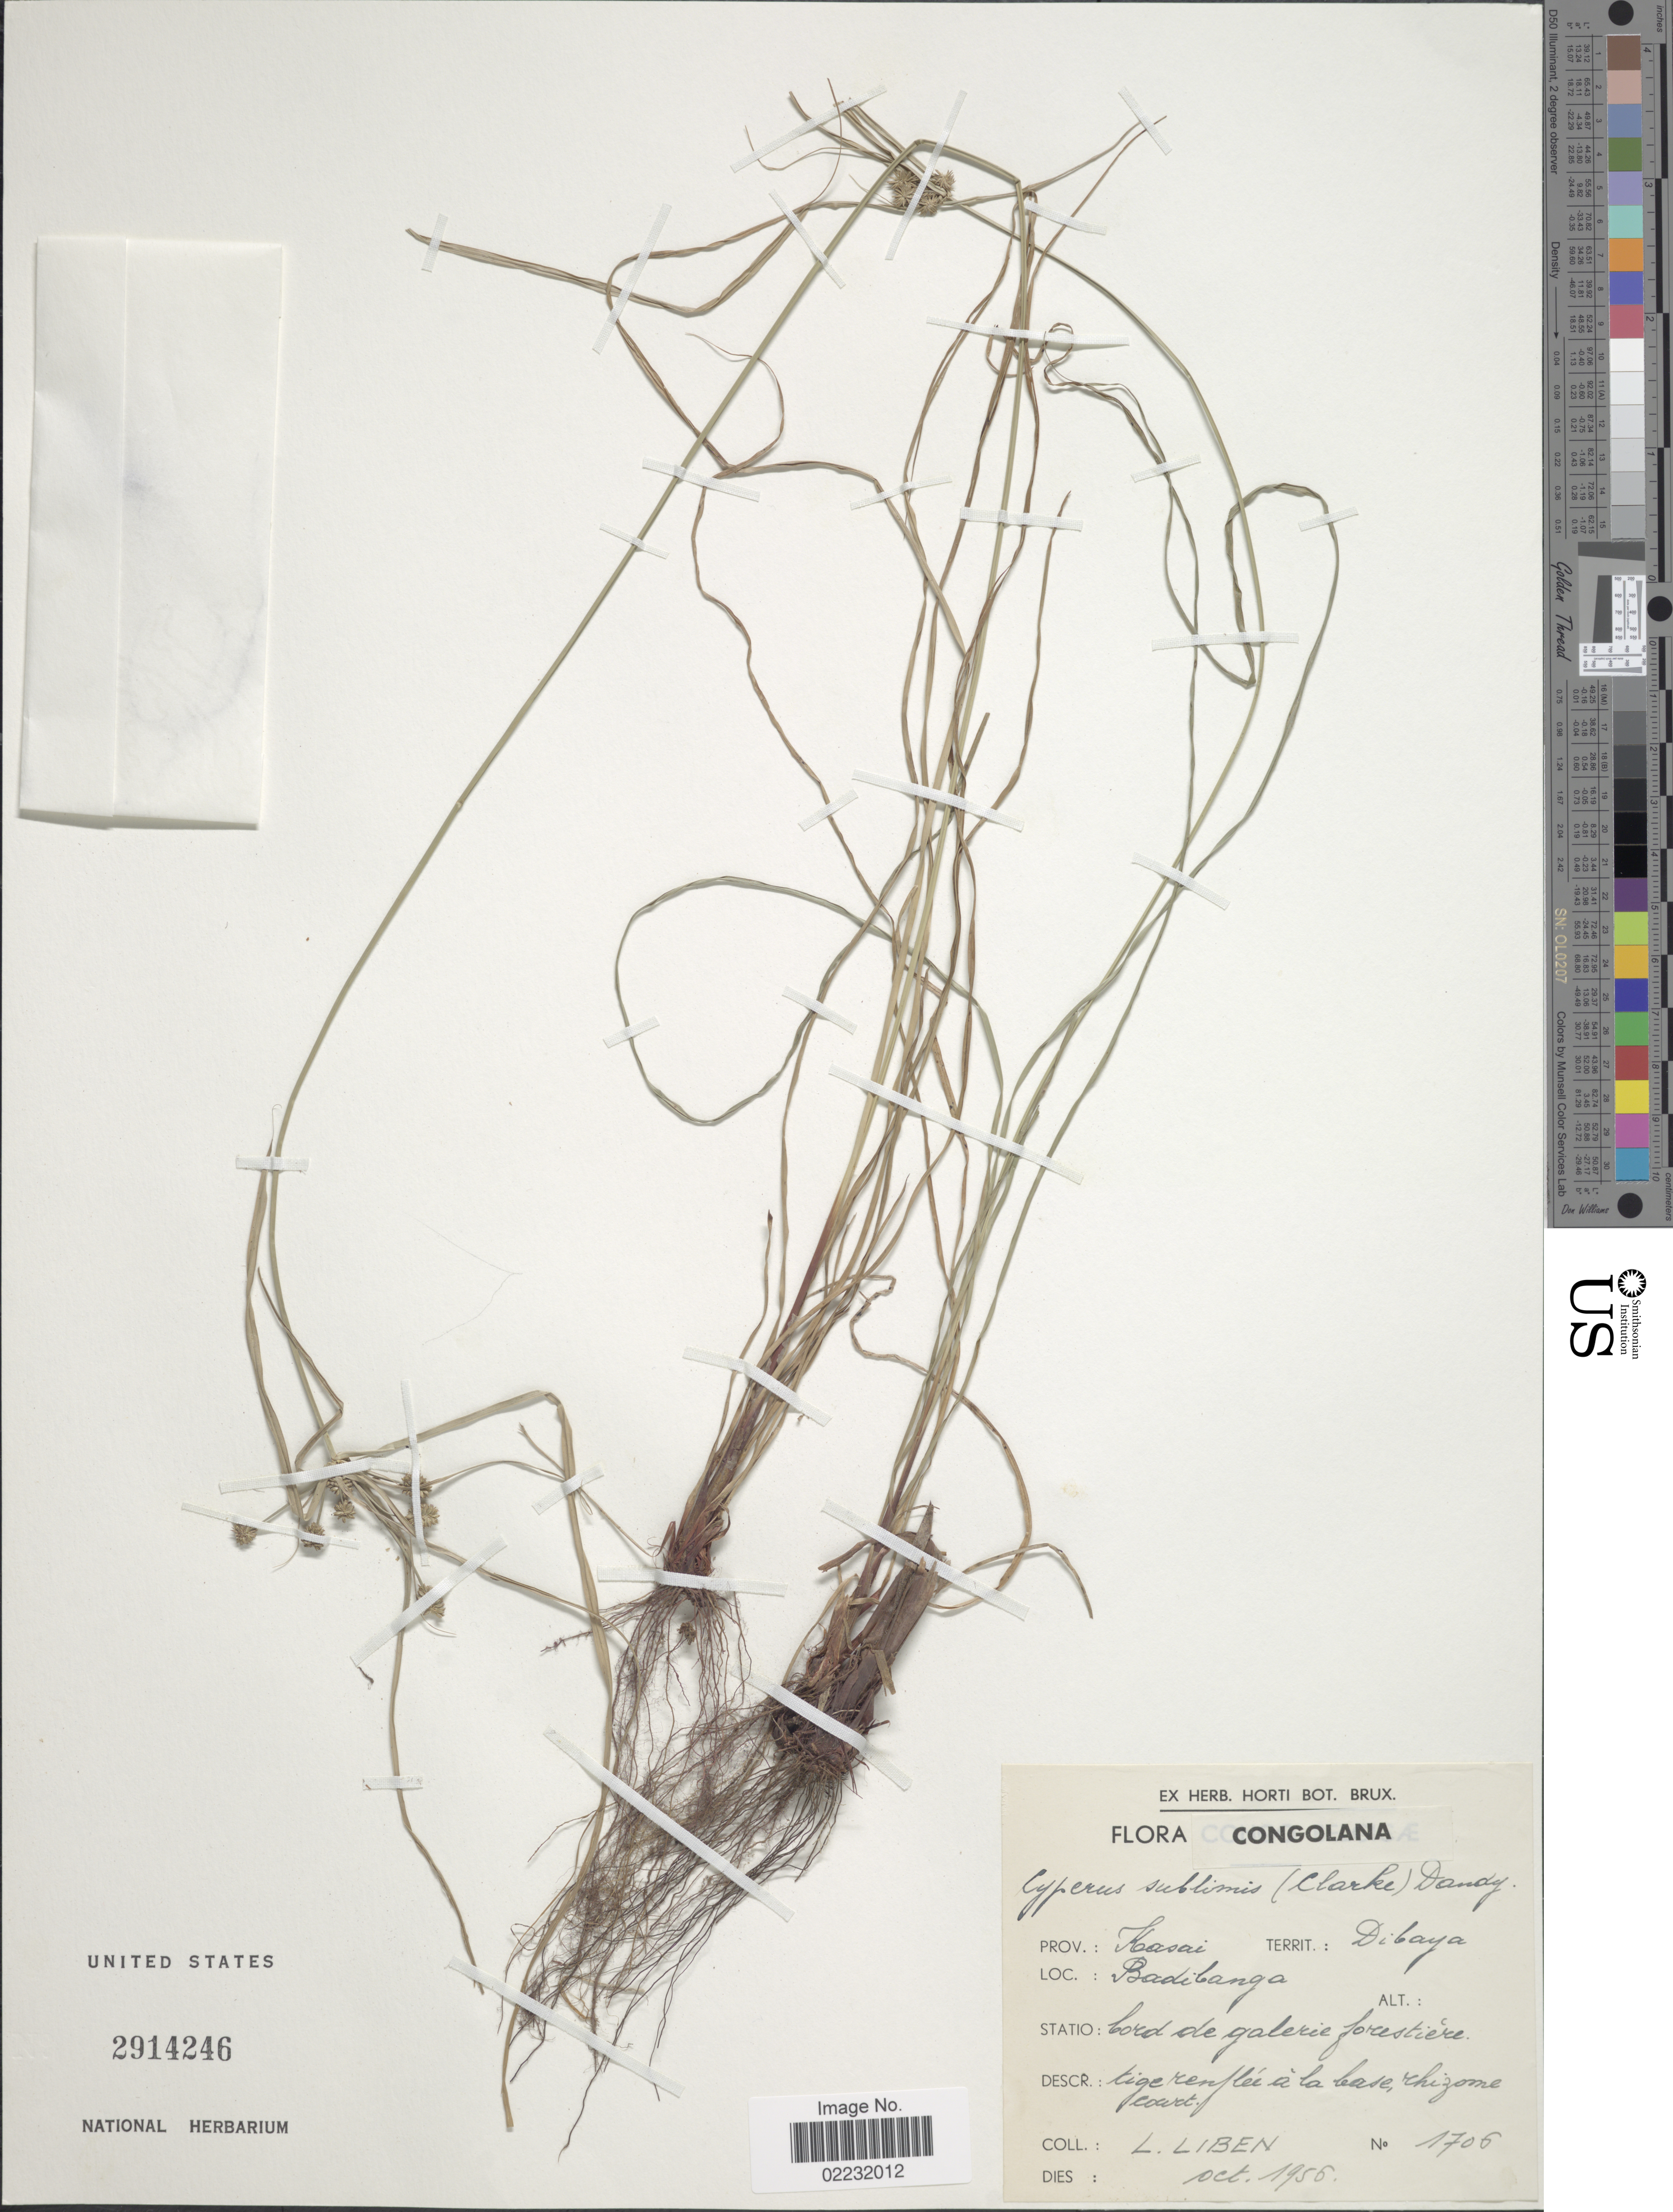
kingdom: Plantae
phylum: Tracheophyta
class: Liliopsida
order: Poales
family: Cyperaceae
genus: Cyperus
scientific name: Cyperus subumbellatus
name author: Kük.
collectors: L. Liben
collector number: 1706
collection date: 1956-10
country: Congo, Democratic Republic of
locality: Congolana. Prov.: Kasai, Territ.: Dibaya, Badibanga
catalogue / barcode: US 2914246